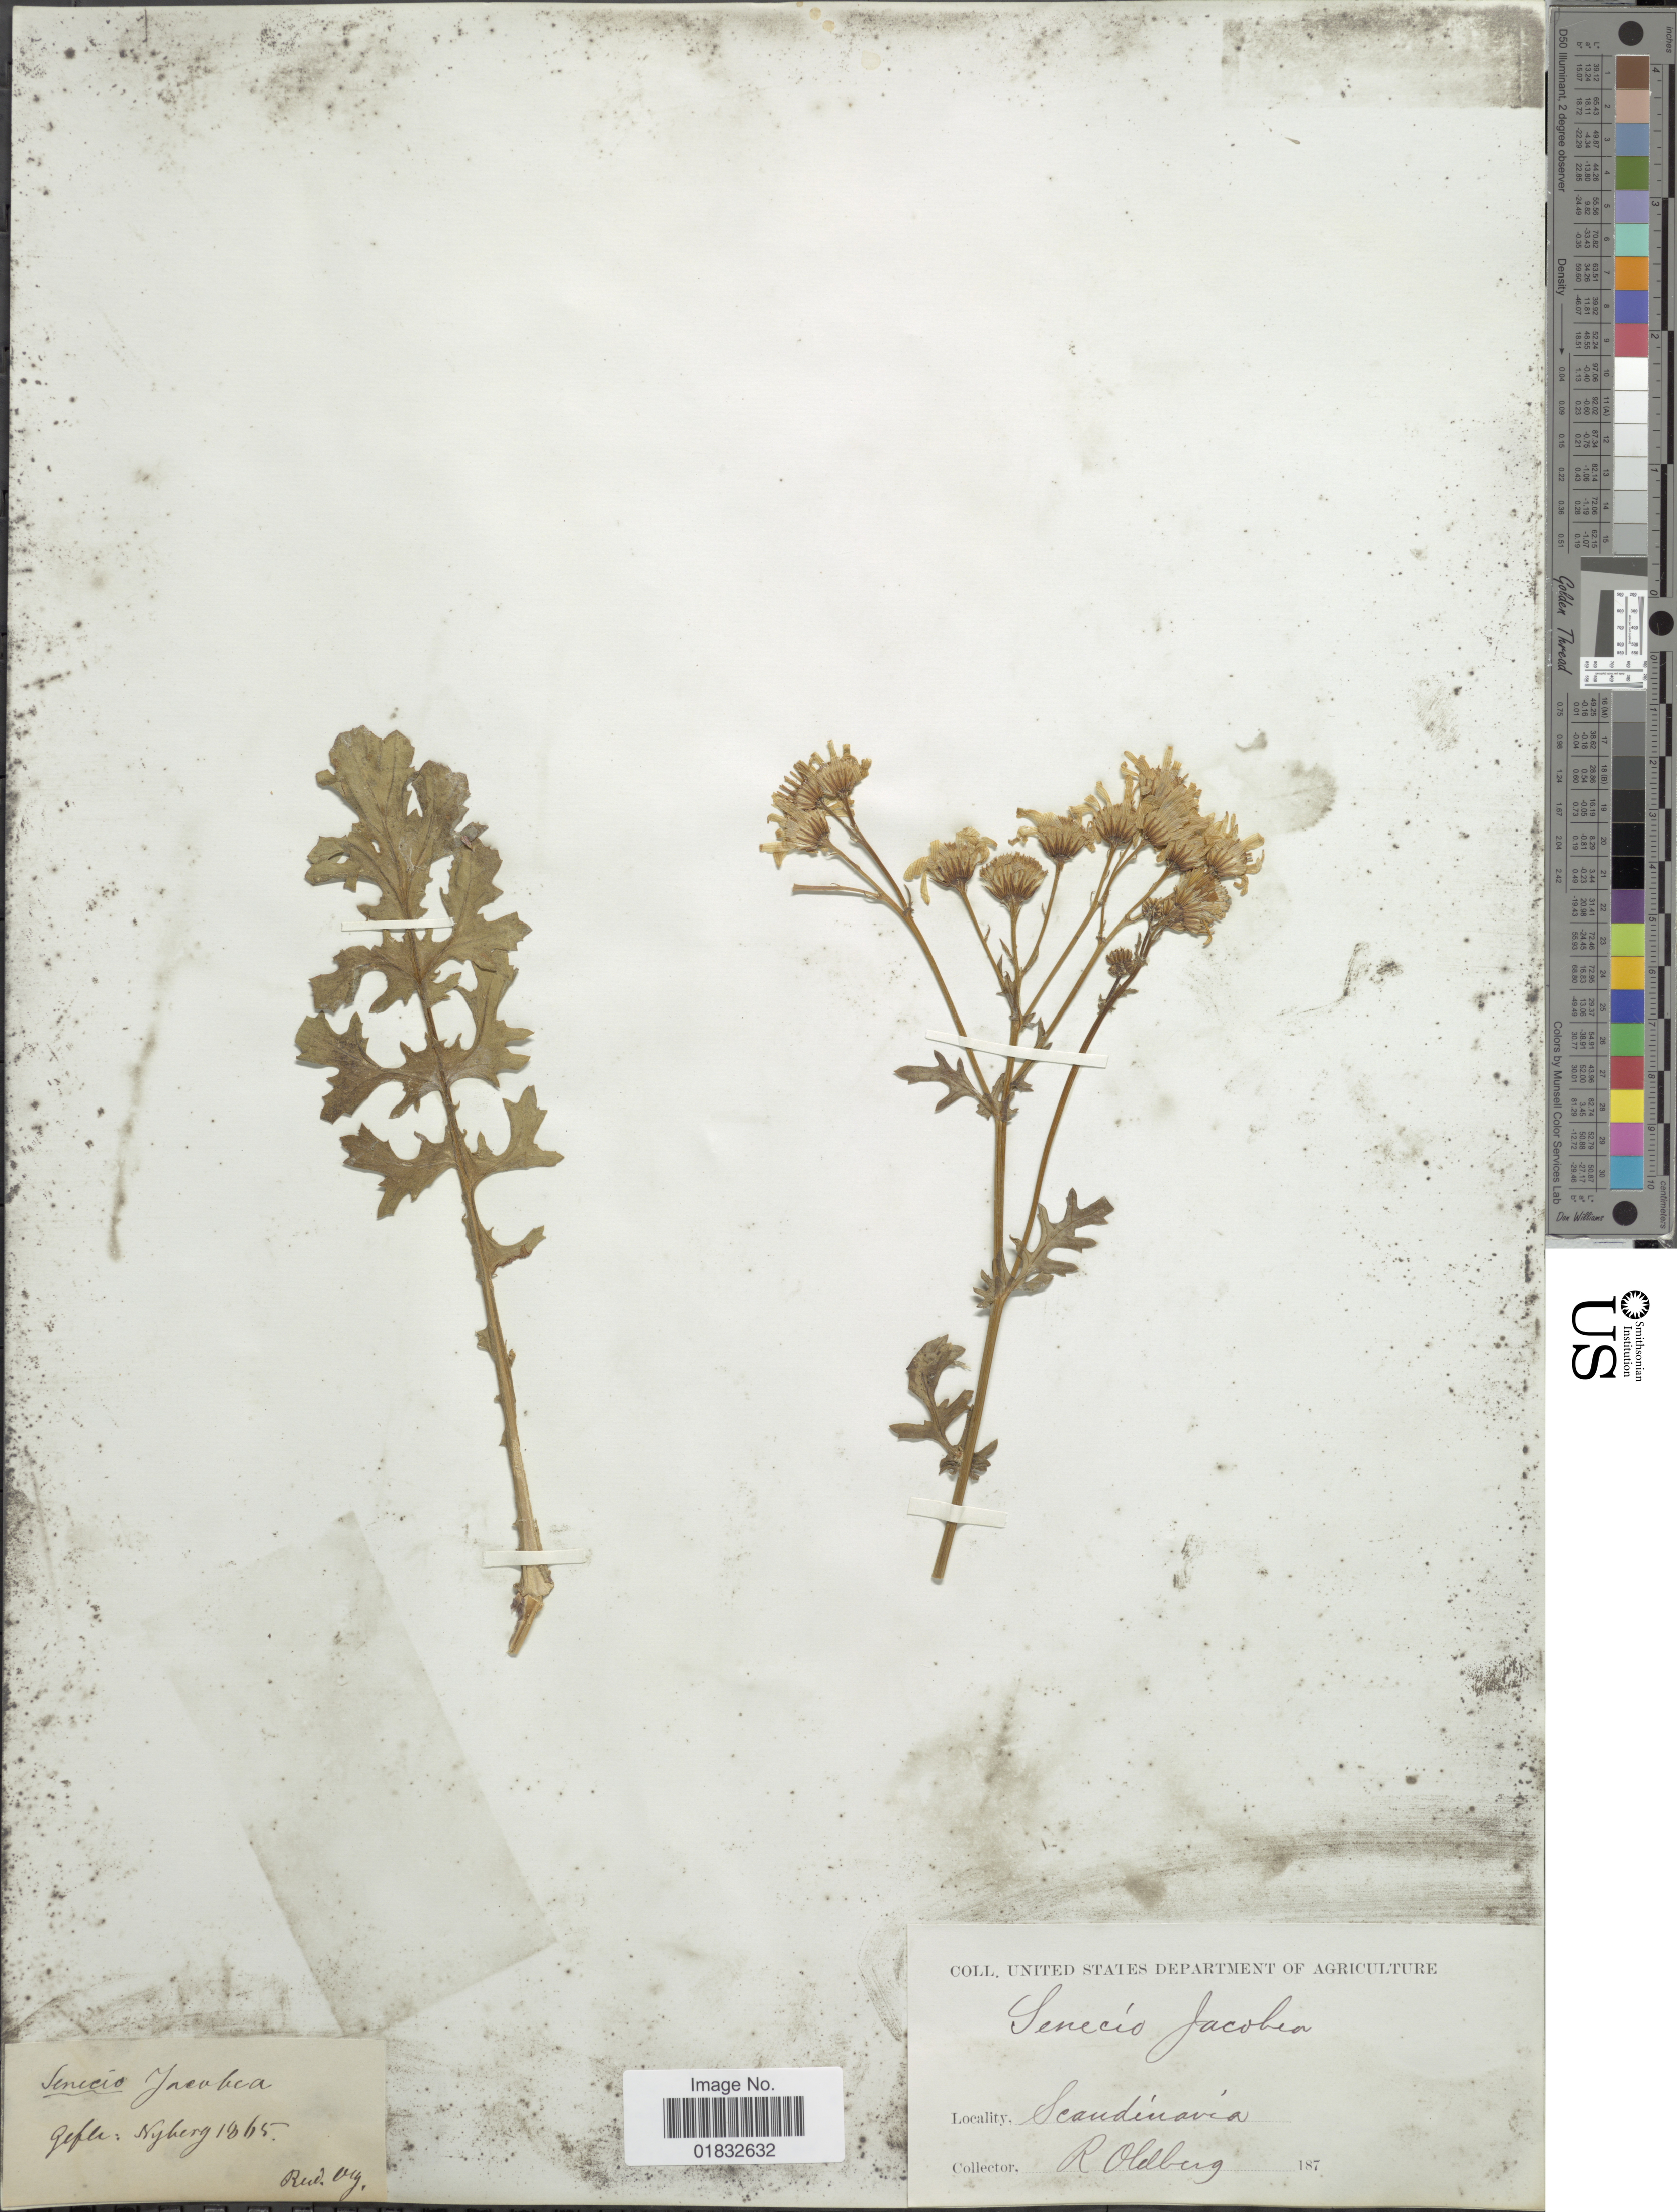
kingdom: Plantae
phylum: Tracheophyta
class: Magnoliopsida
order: Asterales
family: Asteraceae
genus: Jacobaea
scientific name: Jacobaea vulgaris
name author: Gaertn.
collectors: R. Oldberg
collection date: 1865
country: Sweden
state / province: Gävleborg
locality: Gefle: Nyberg, Scandinavia.